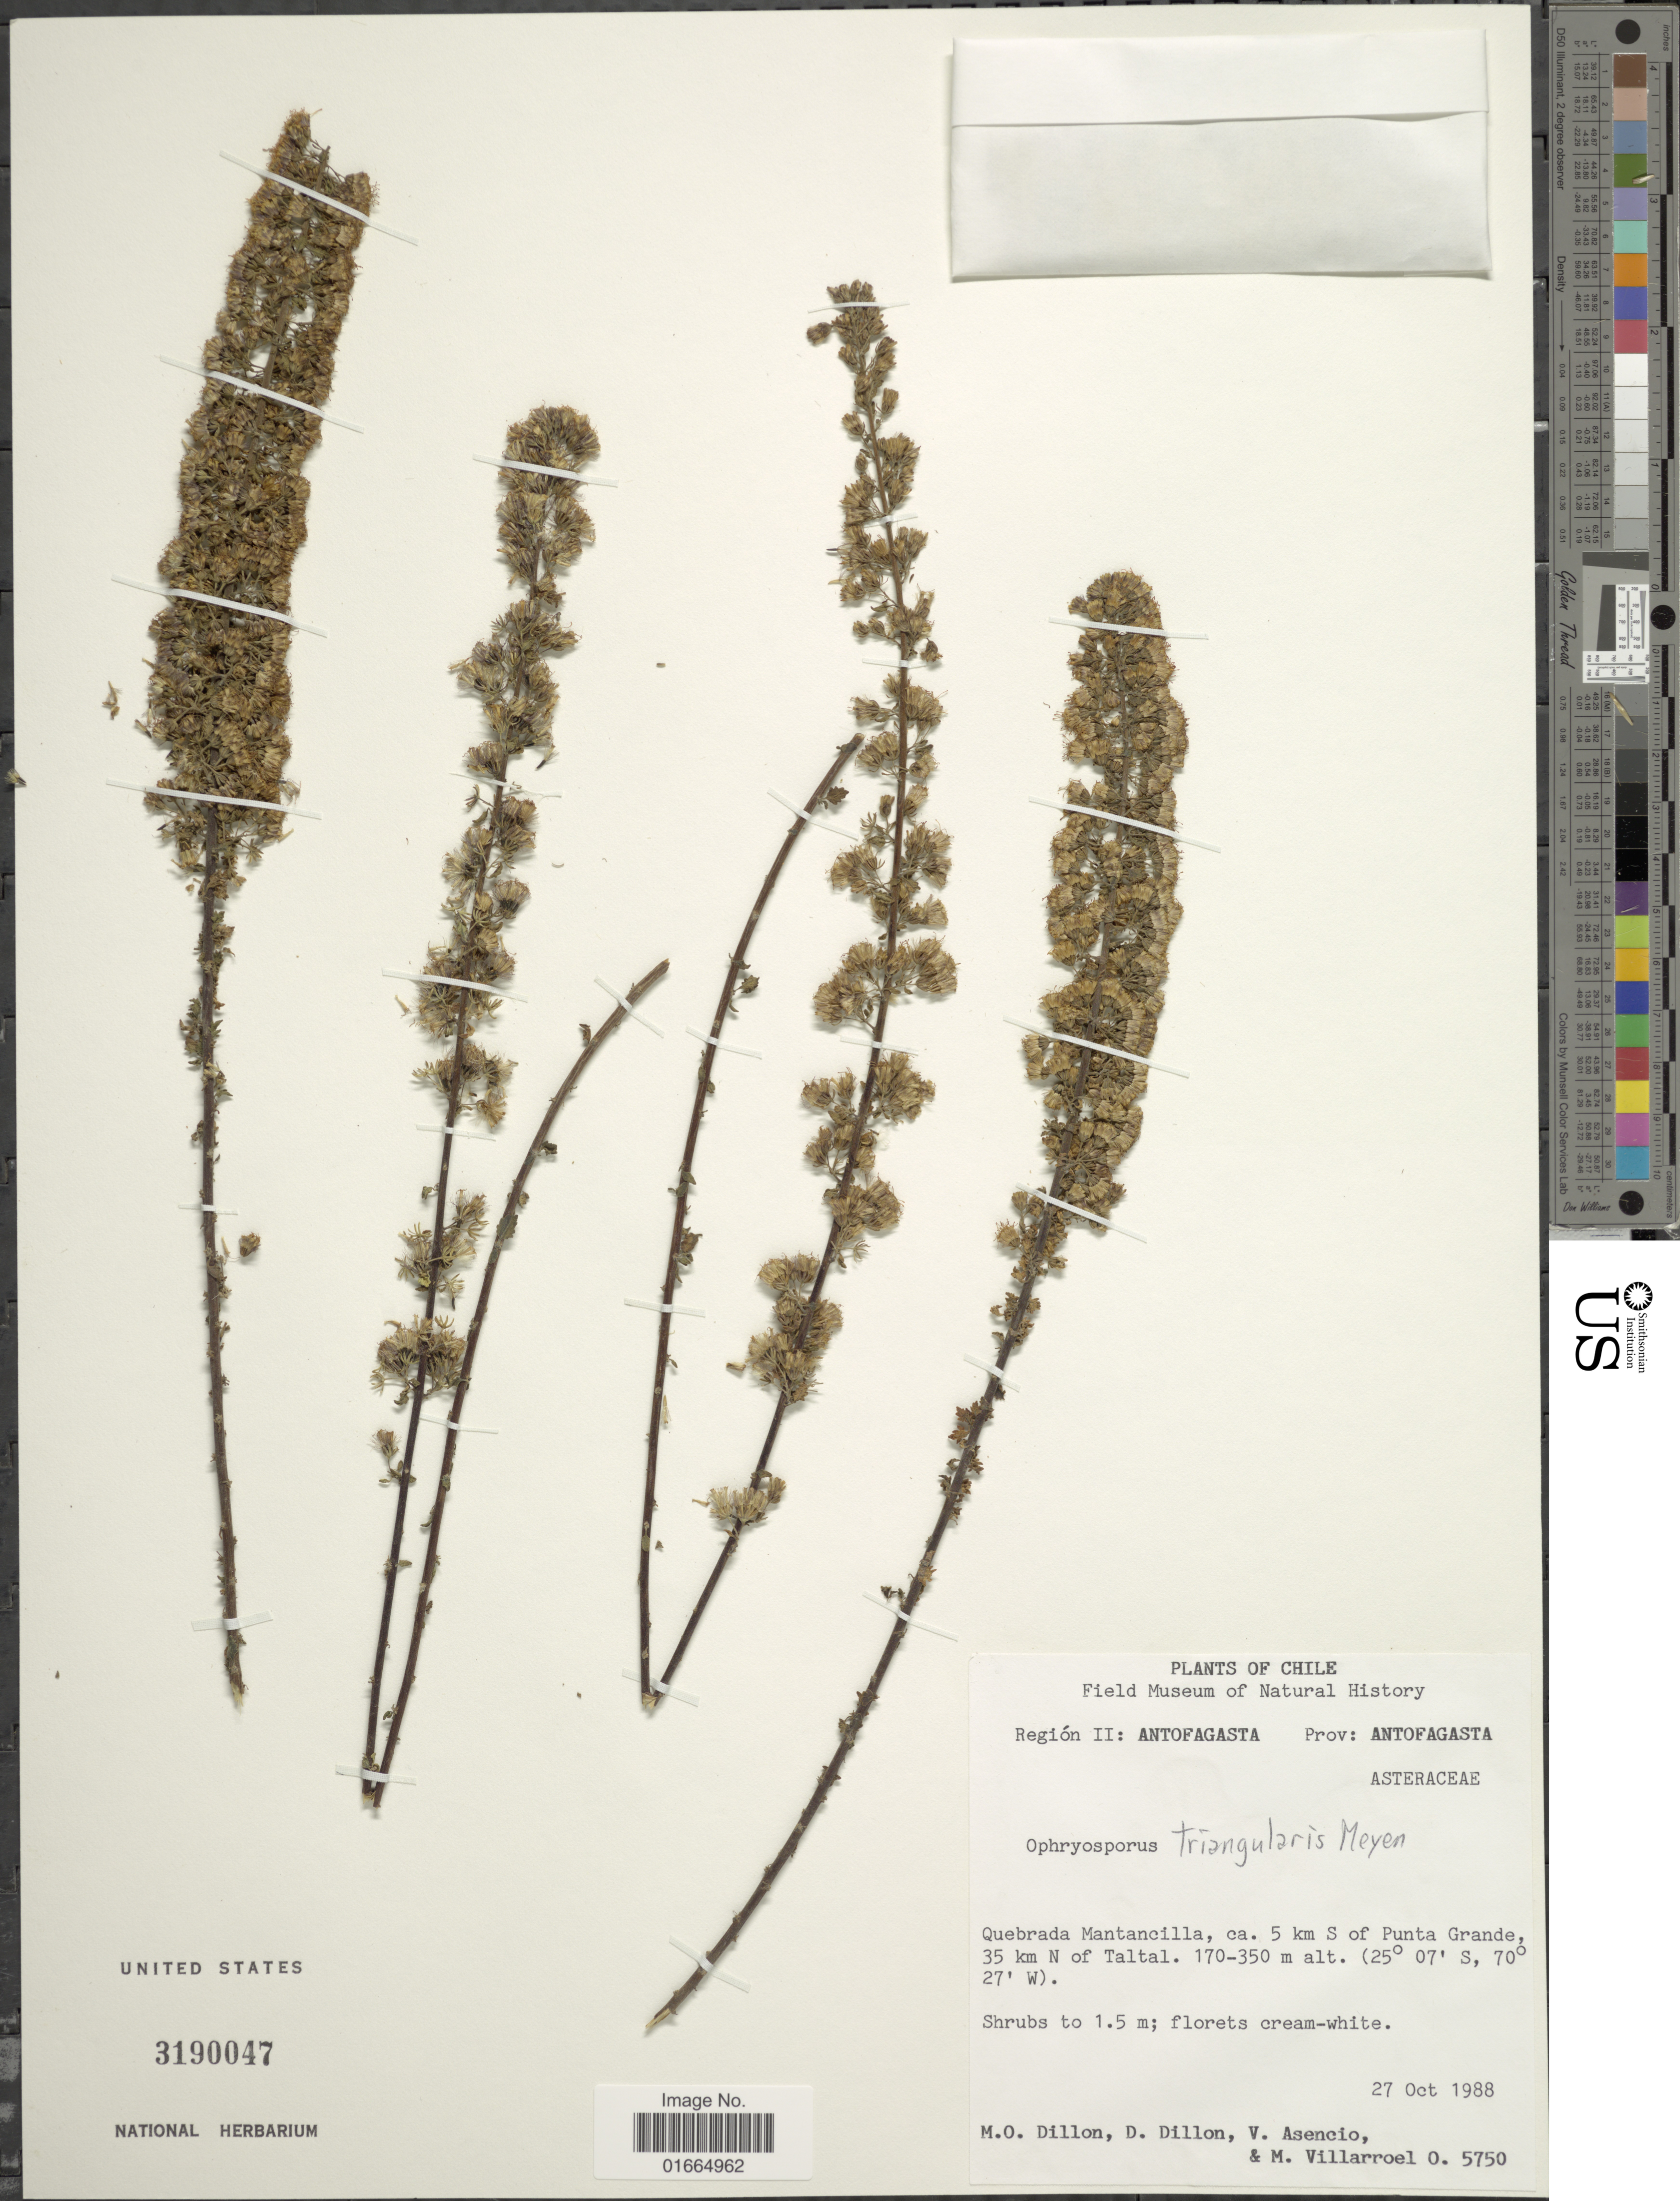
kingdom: Plantae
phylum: Tracheophyta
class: Magnoliopsida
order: Asterales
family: Asteraceae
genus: Ophryosporus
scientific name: Ophryosporus triangularis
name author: Meyen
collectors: M. O. Dillon, D. Dillon, V. Asencio & M. Villarroel O.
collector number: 5750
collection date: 1988-10-27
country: Chile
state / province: Antofagasta (II)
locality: Región II: Antofagasta. Prov: Antofagasta. Quebrada Mantancilla, ca. 5 km S of Punta Grande, 35 km N of Taltal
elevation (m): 170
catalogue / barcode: US 3190047